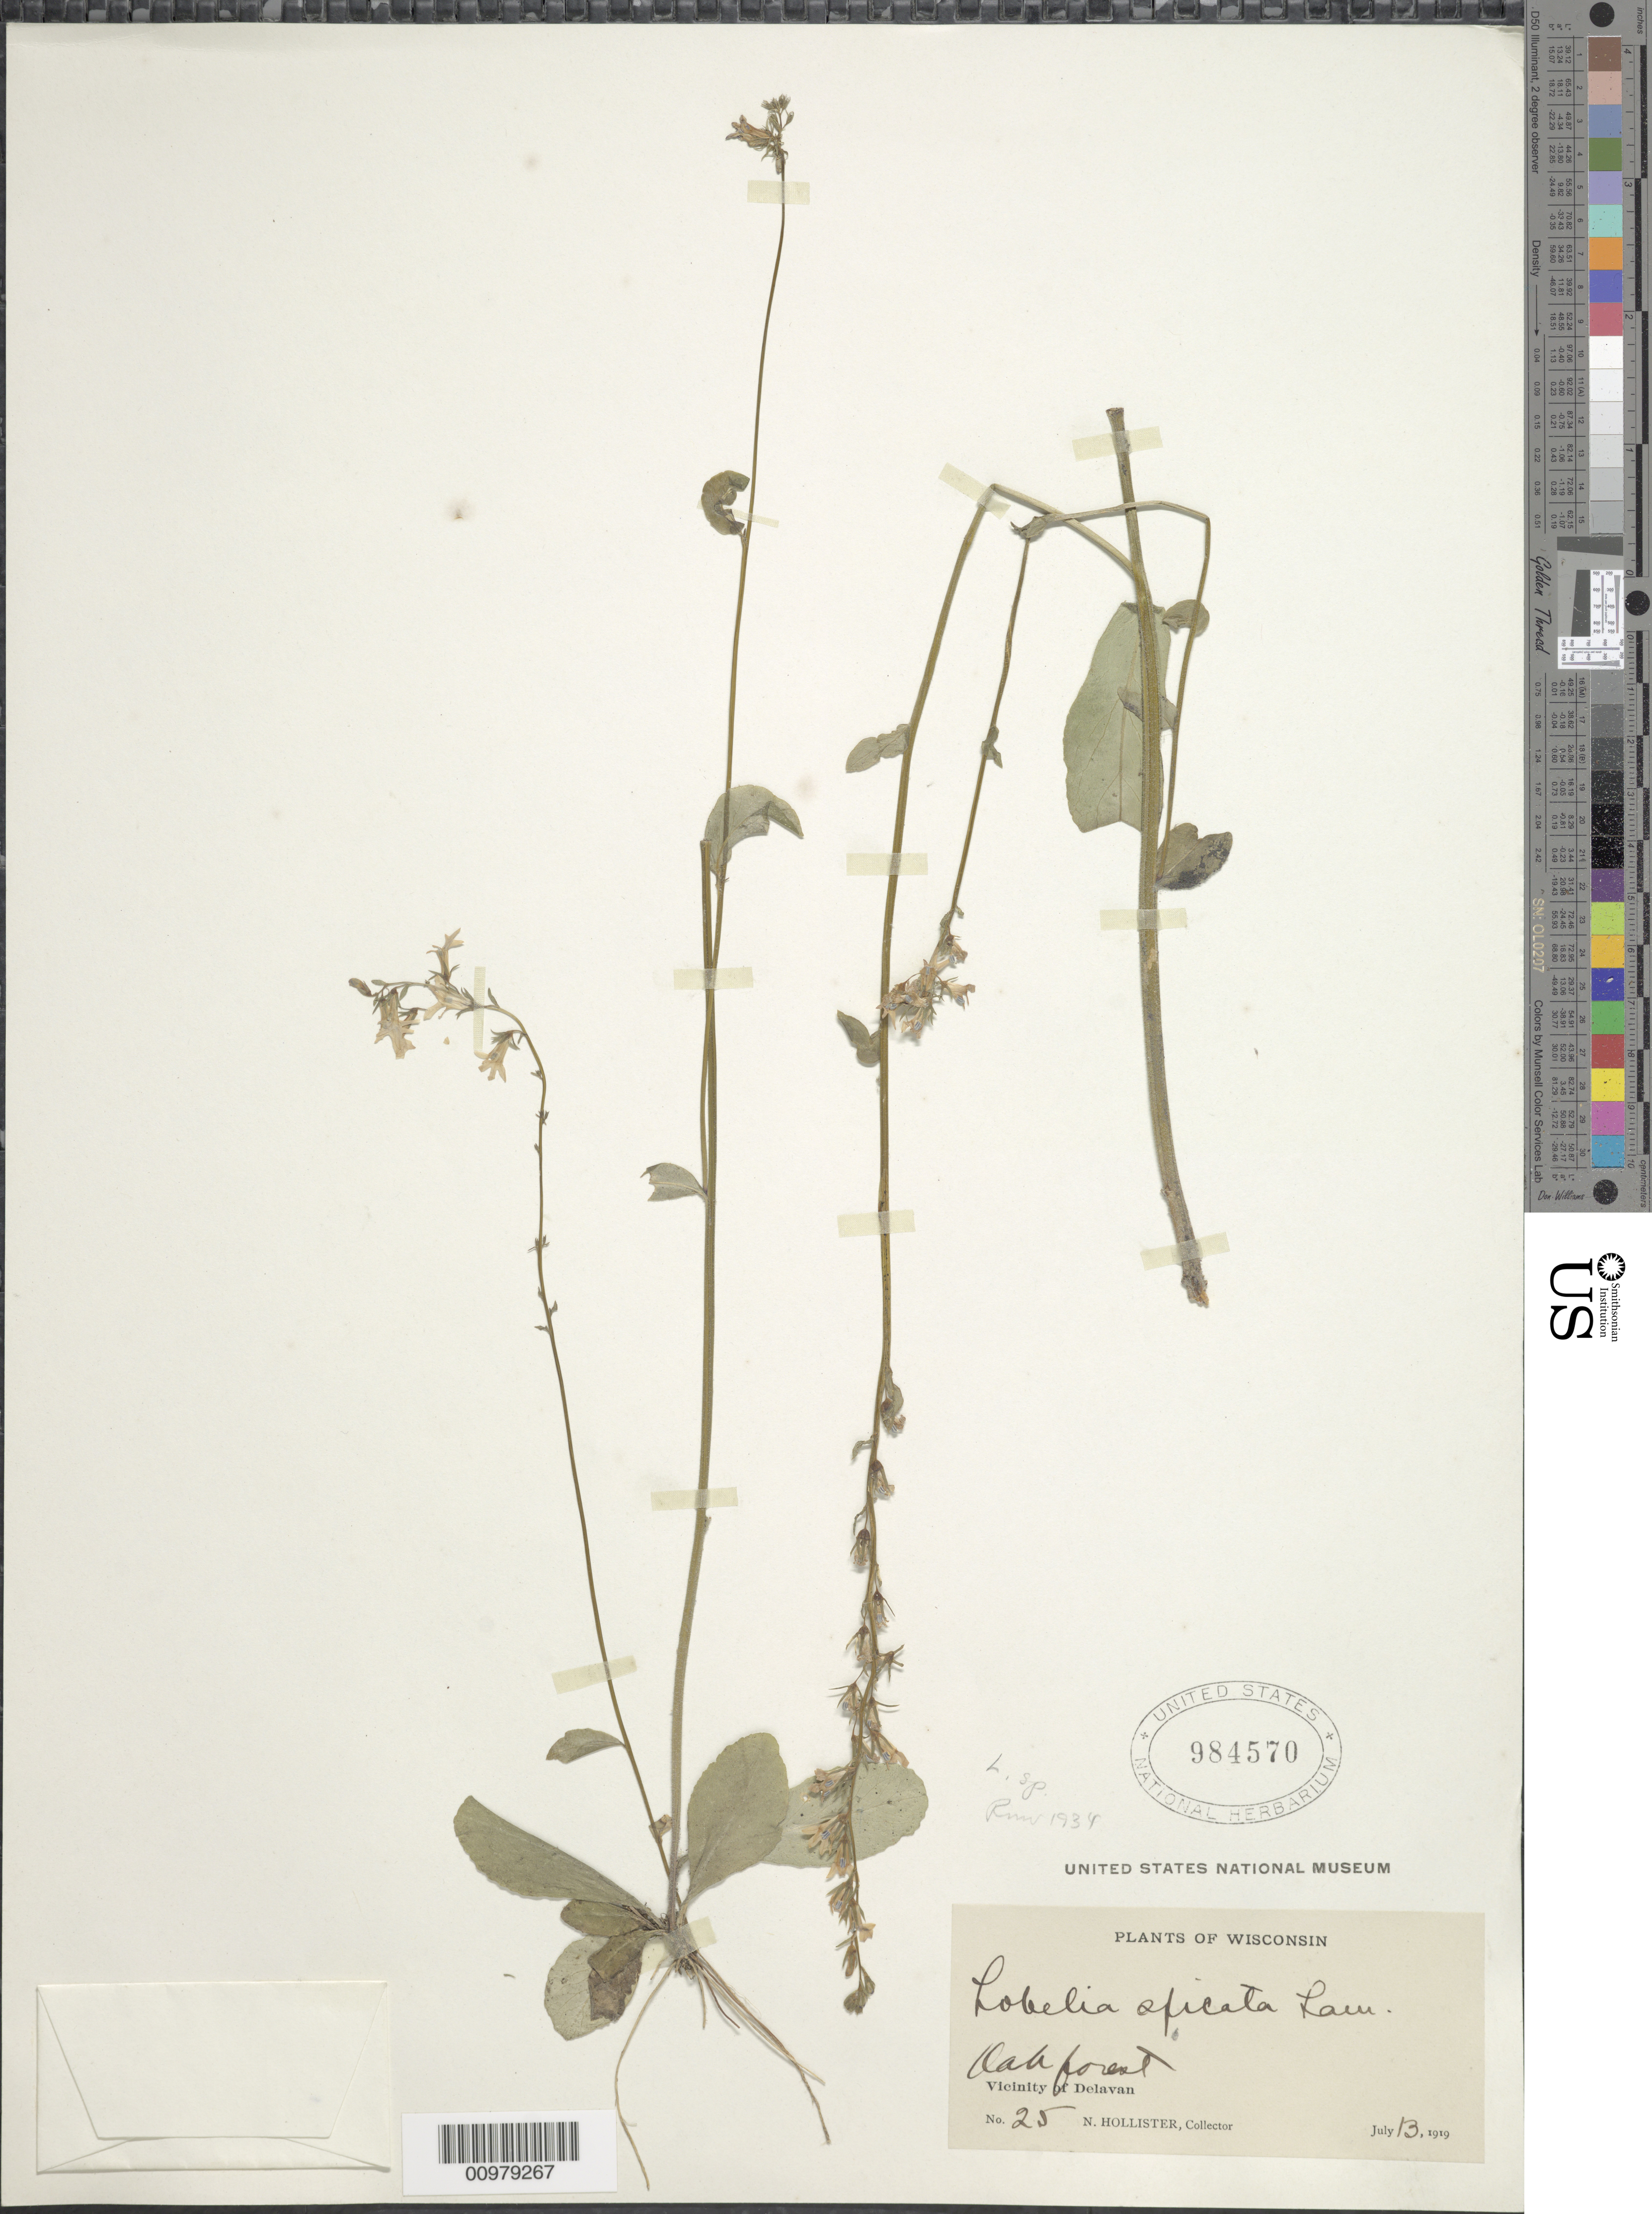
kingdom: Plantae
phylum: Tracheophyta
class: Magnoliopsida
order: Asterales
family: Campanulaceae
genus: Lobelia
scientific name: Lobelia spicata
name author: Lam.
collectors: N. Hollister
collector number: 25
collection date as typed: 13 Jul 1919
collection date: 1919-07-13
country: United States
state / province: Wisconsin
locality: Vicinity of Delavan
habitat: oak forest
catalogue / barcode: US 984570